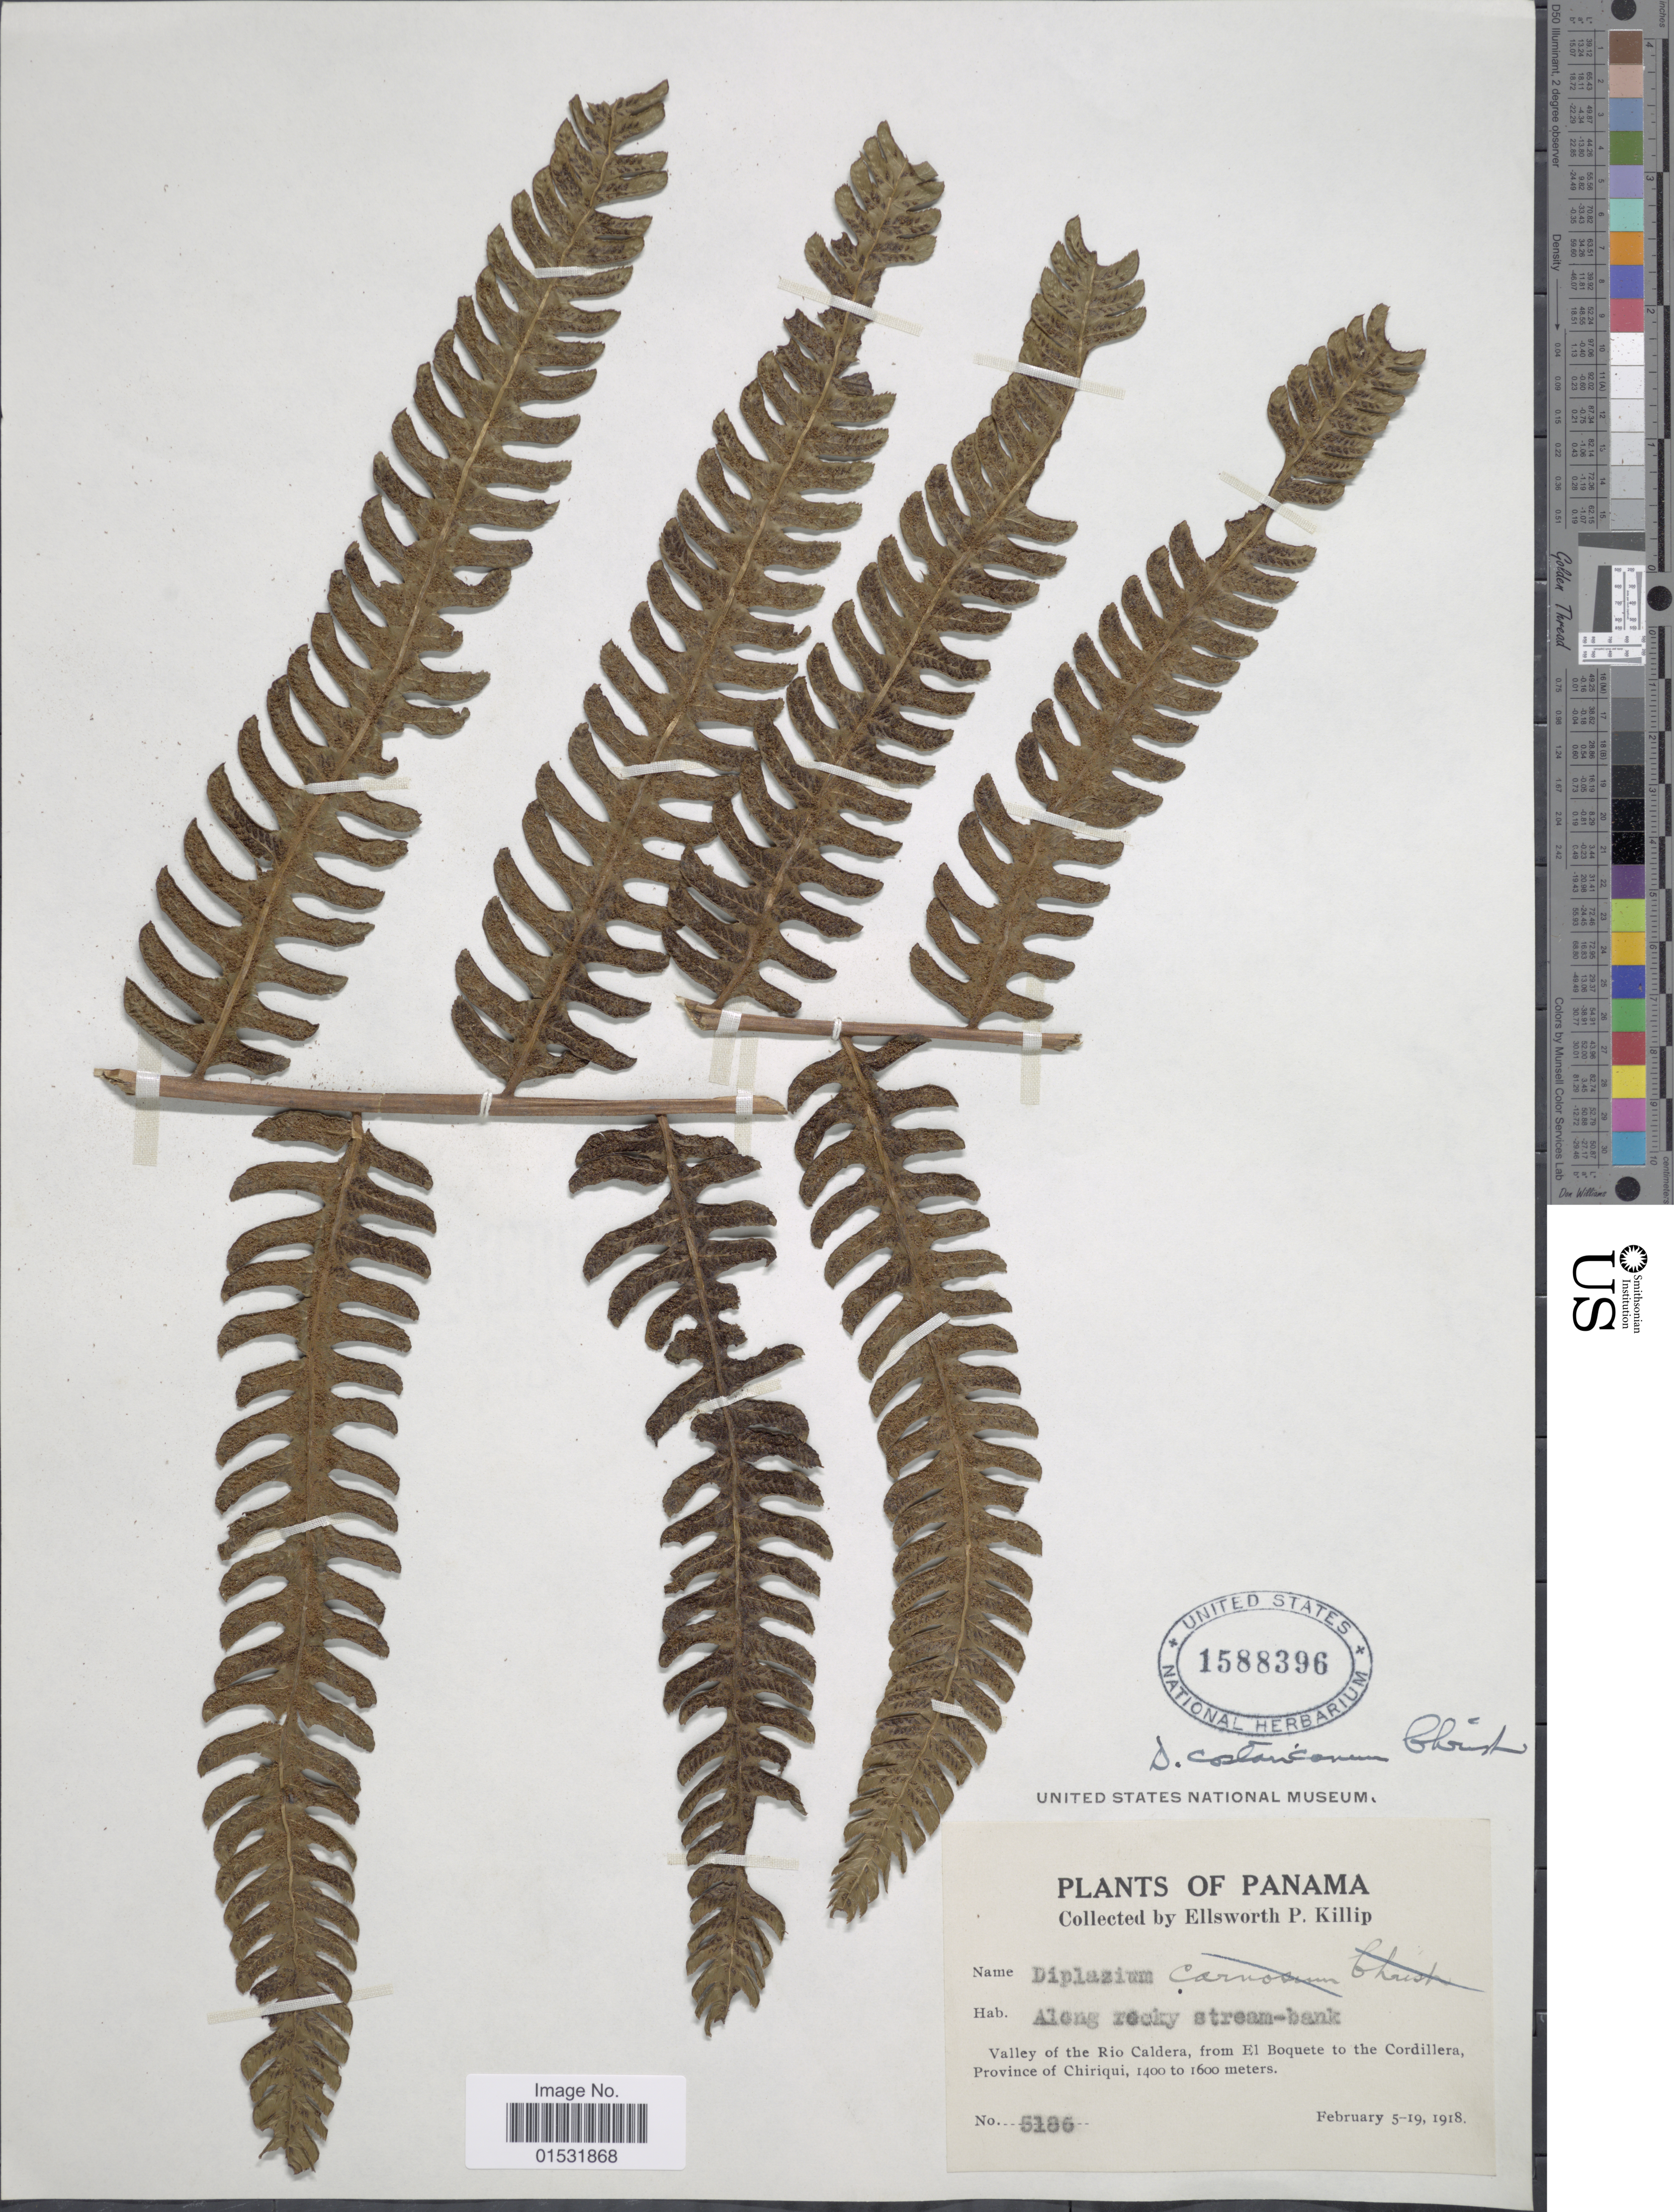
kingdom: Plantae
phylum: Tracheophyta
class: Polypodiopsida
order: Polypodiales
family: Athyriaceae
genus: Diplazium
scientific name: Diplazium lindbergii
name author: (Mett.) Christ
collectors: E. P. Killip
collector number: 5186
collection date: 1918-02-05/1919-02-19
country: Panama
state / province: Chiriqui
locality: Valley of the Rio Caldera, from El Boquete to the Cordillera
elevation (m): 1400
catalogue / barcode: US 1588396